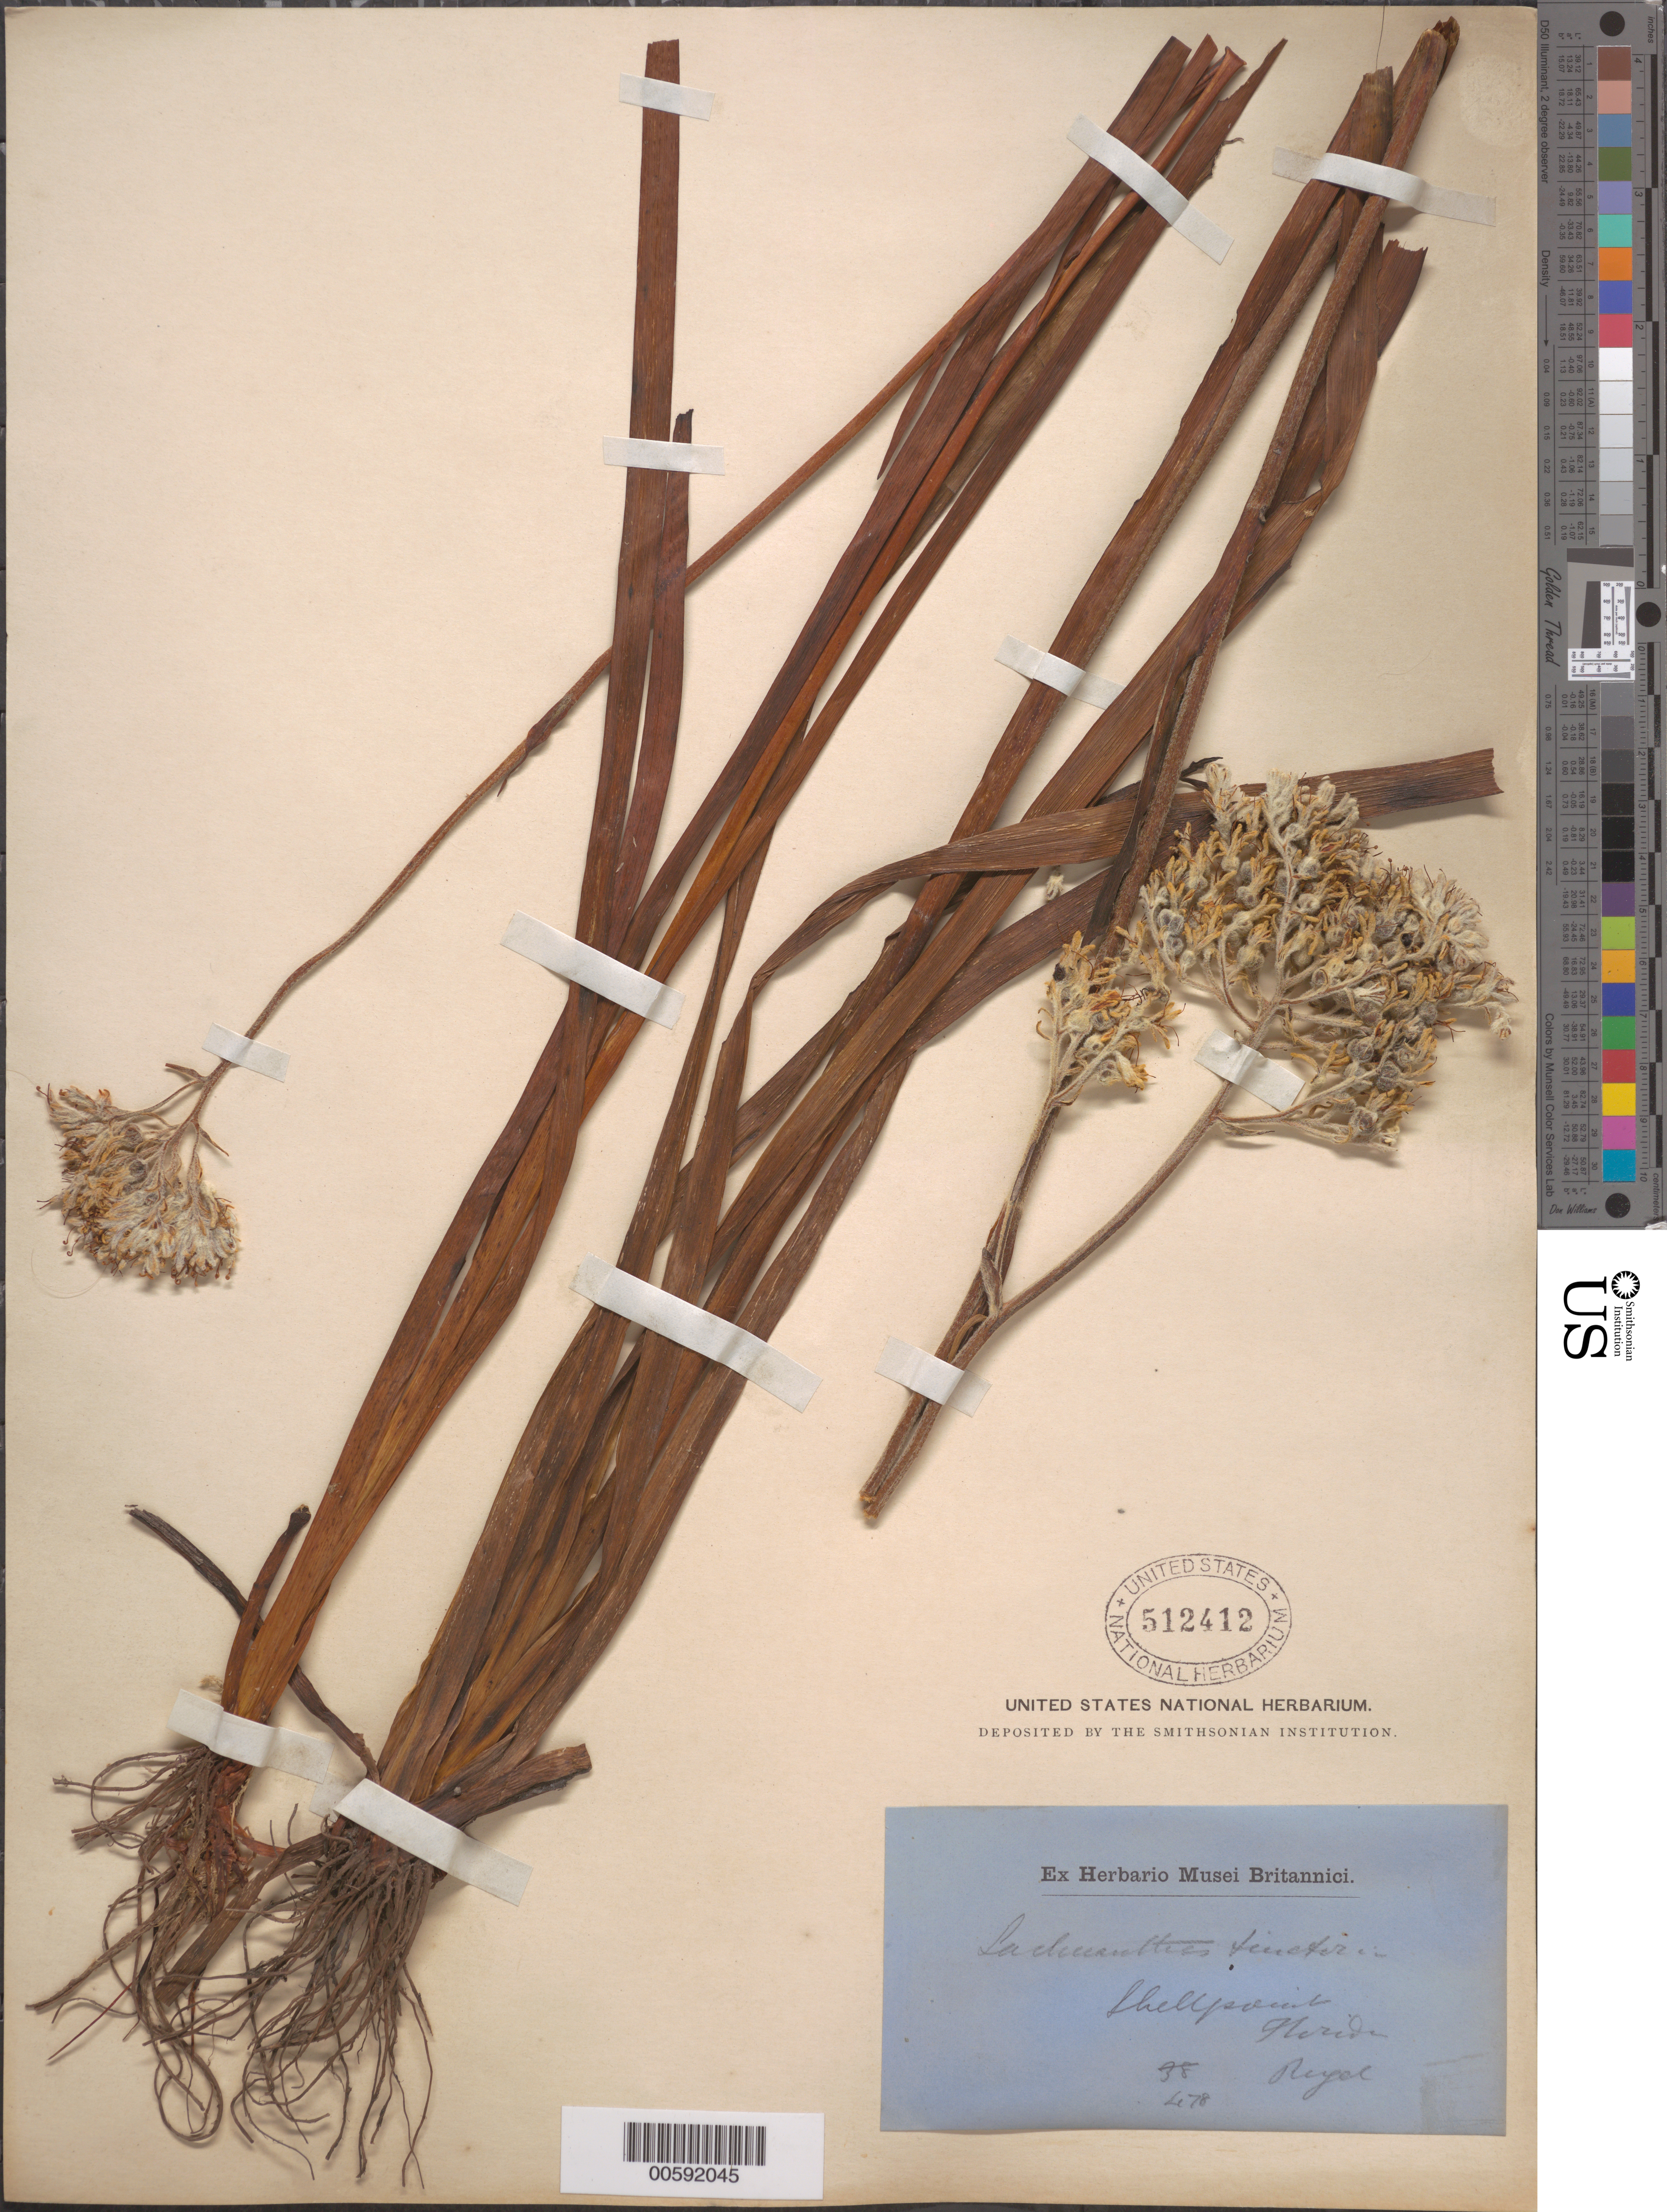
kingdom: Plantae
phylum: Tracheophyta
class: Liliopsida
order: Commelinales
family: Haemodoraceae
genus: Lachnanthes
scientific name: Lachnanthes tinctoria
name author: (Walter ex J.F. Gmel.) Elliott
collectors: -. Reyd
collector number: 478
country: United States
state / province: Florida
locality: Shell Points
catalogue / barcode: US 512412